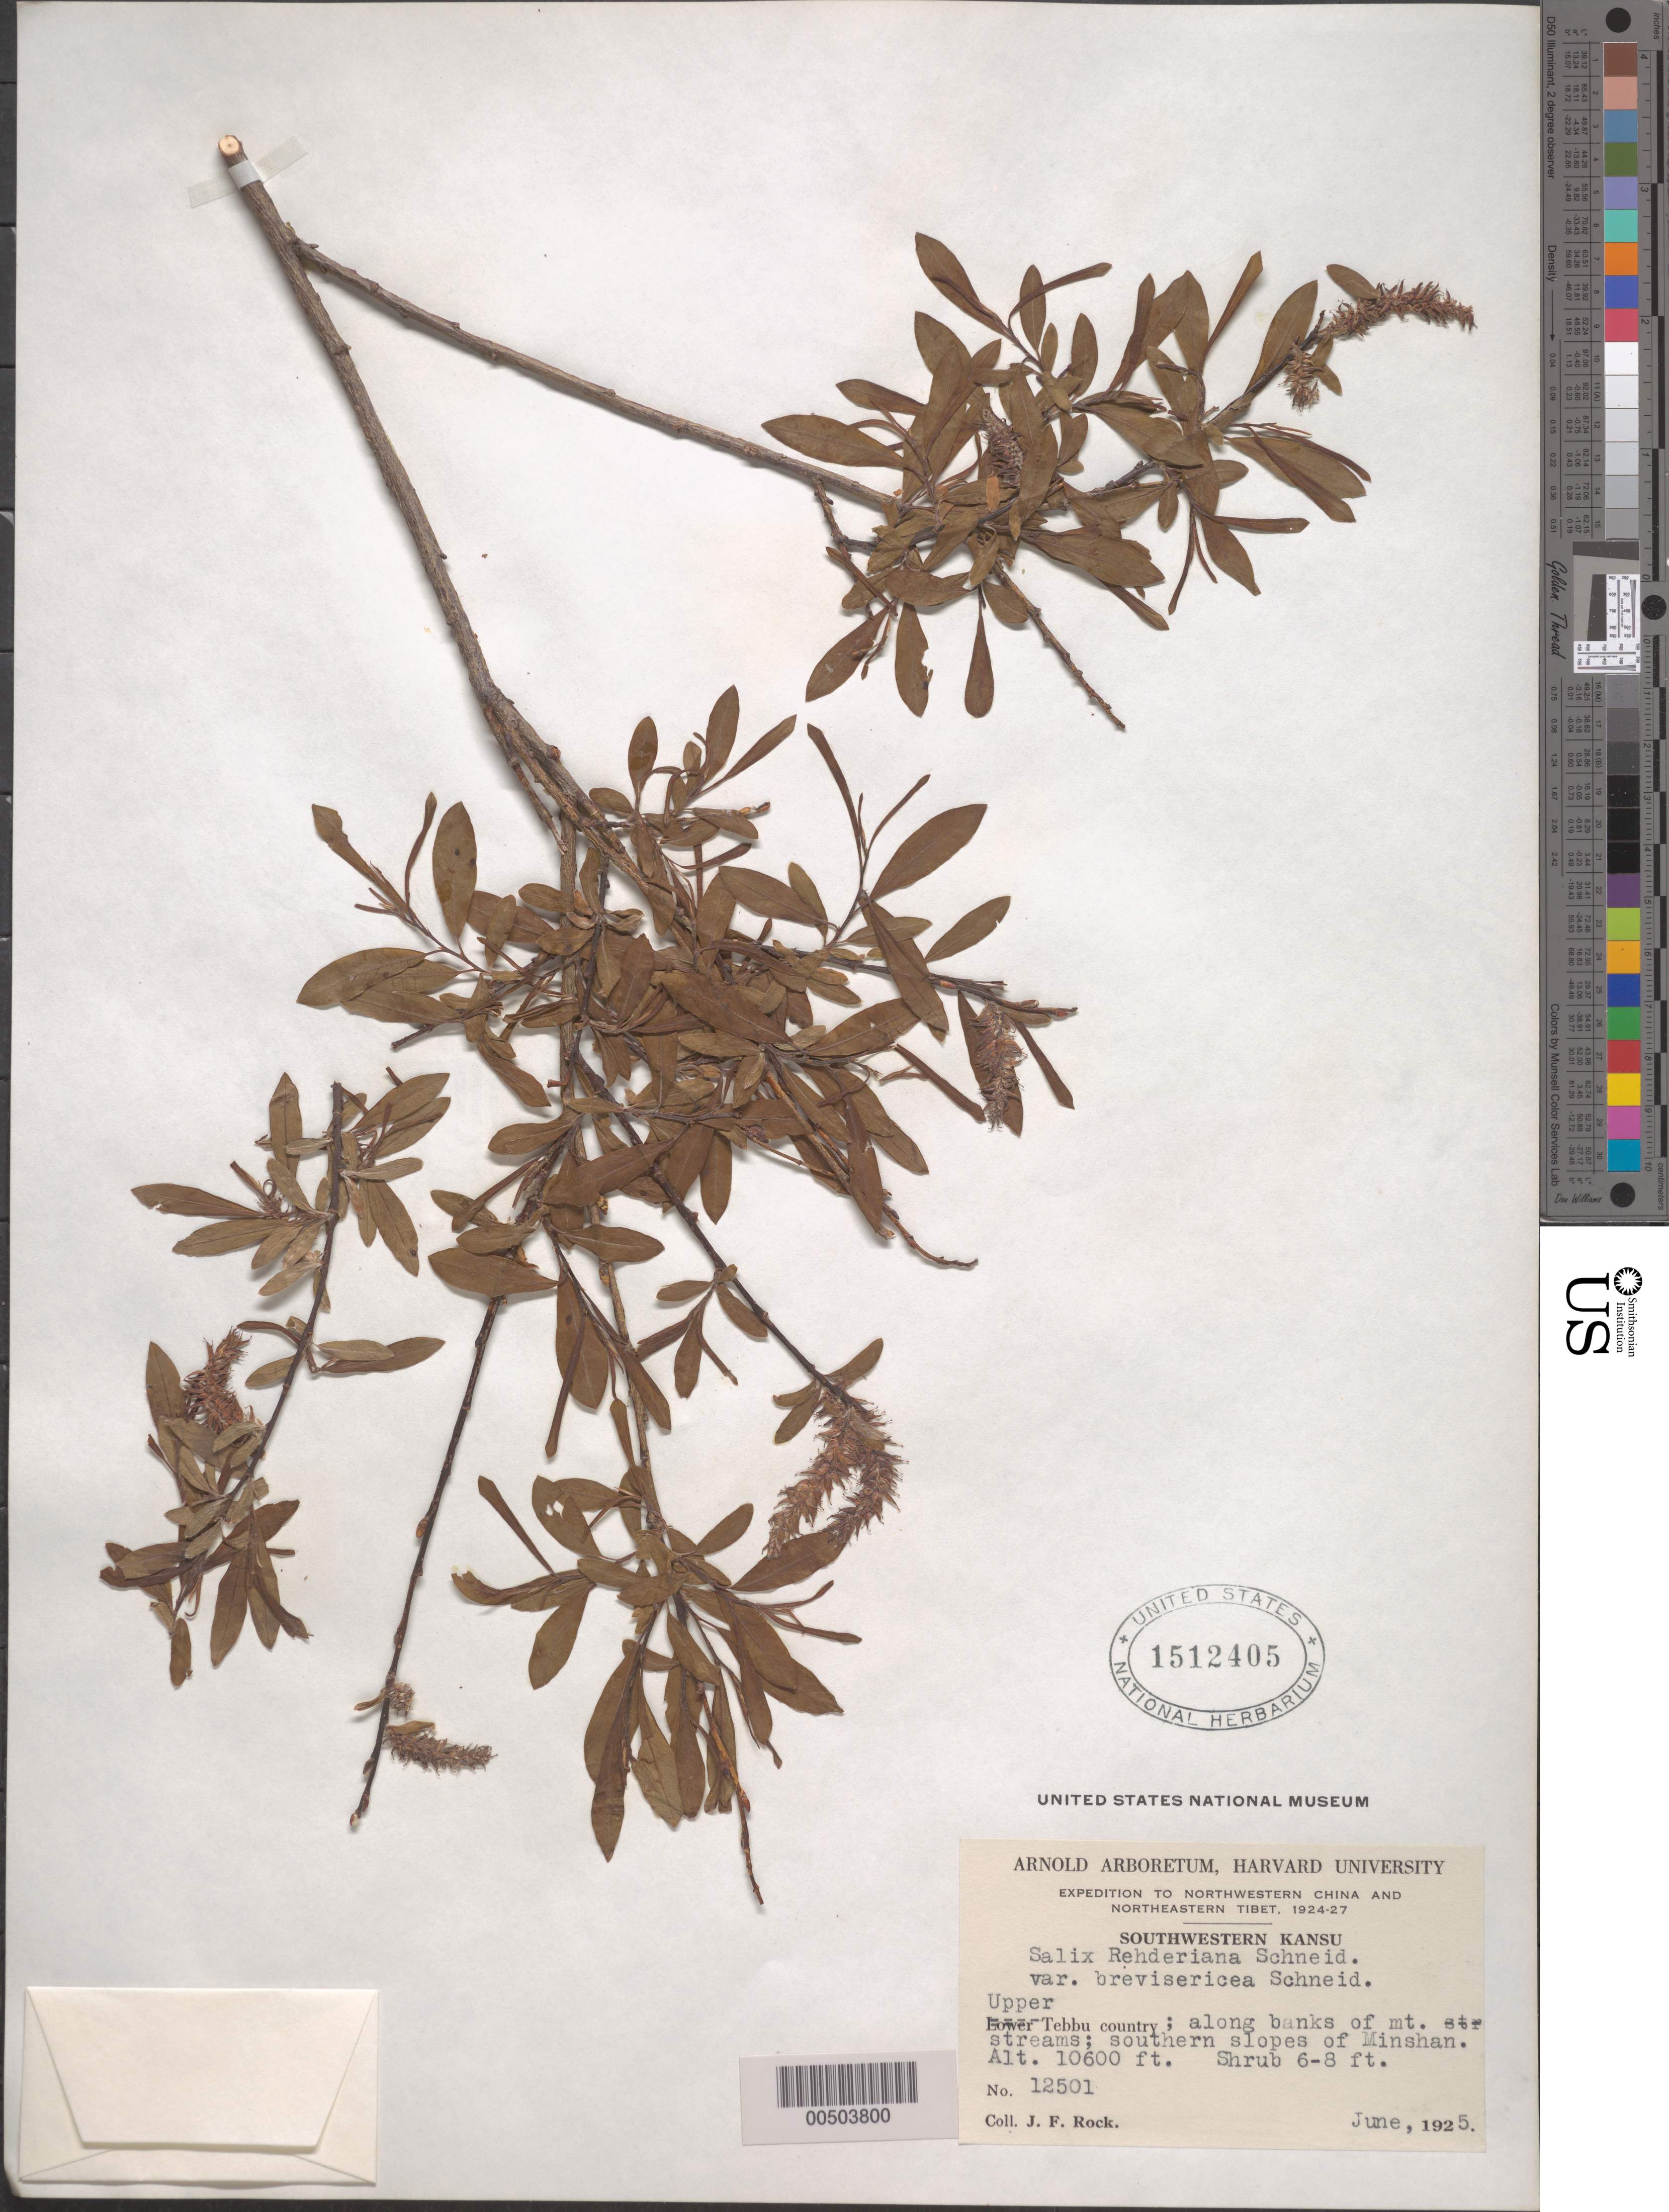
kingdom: Plantae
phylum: Tracheophyta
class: Magnoliopsida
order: Malpighiales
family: Salicaceae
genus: Salix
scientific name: Salix rehderiana var. brevisericea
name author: C.K. Schneid. in Sarg.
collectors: J. F. Rock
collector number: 12501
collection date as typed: Jun 1925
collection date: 1925-06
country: China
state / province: Gansu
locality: Upper Tebbu country; along banks of mt. --- streams; southern slopes of Minshan.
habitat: Shrub 6-8 ft.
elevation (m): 3231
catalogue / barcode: US 1512405